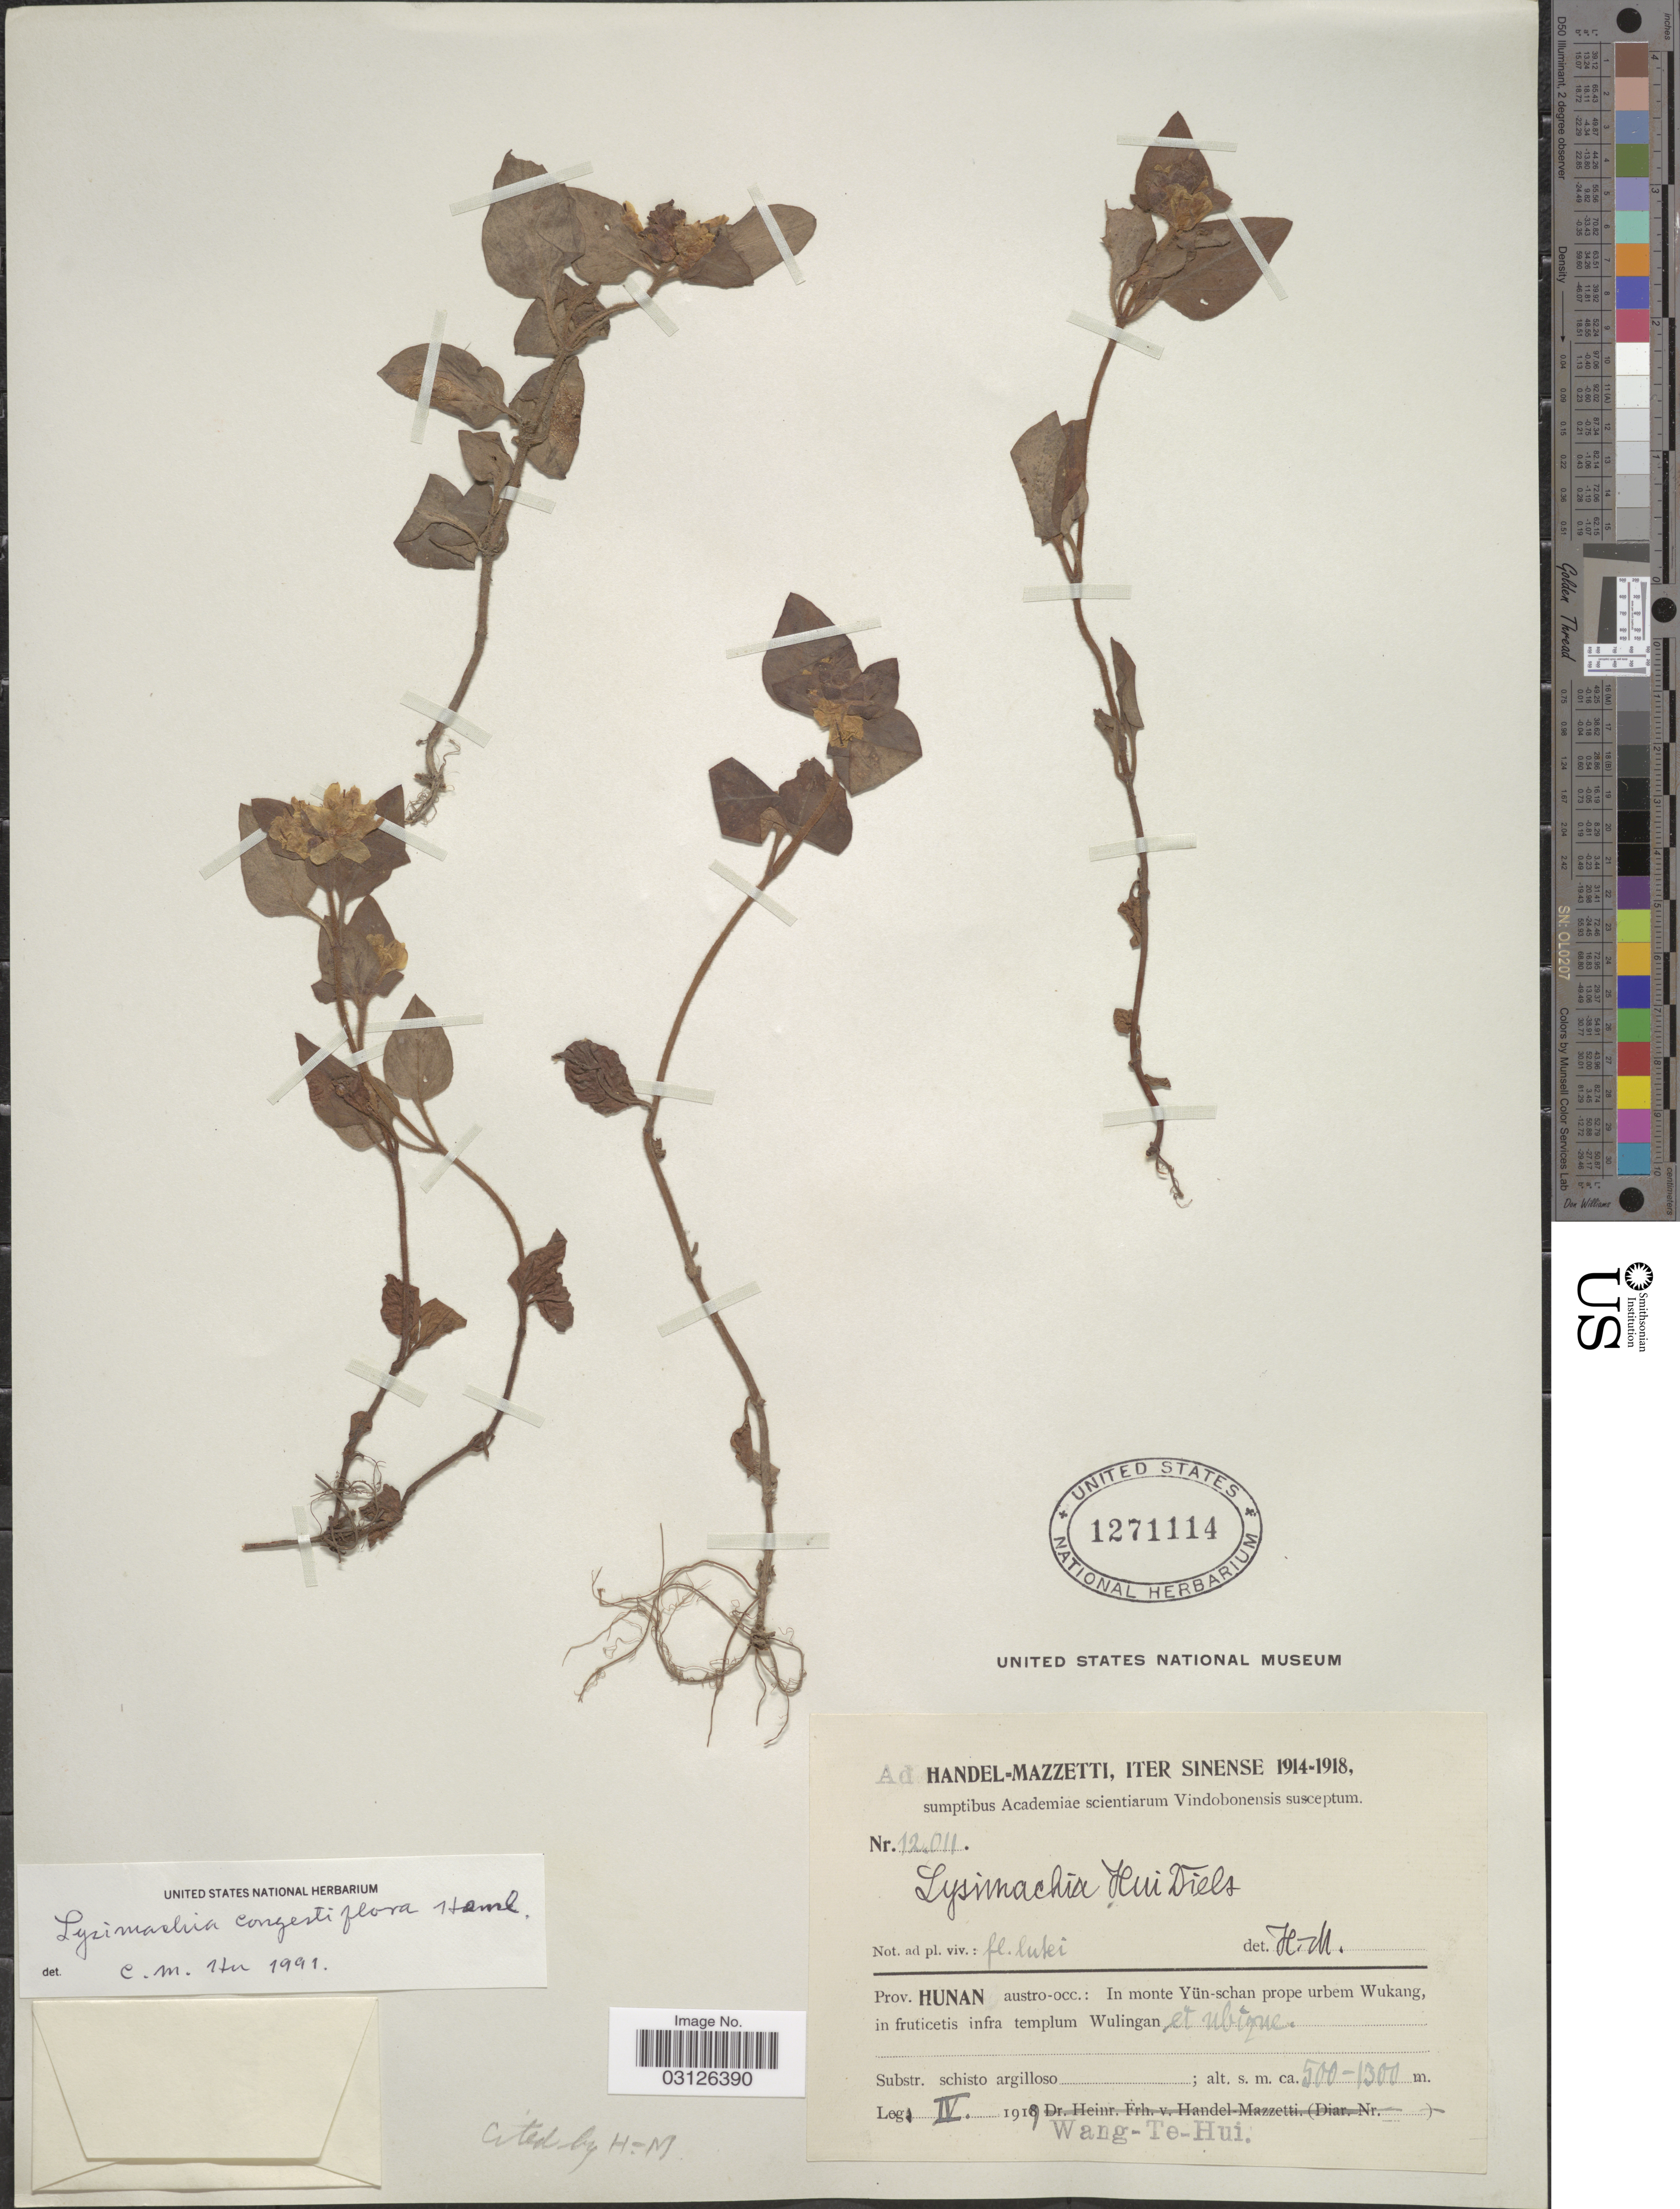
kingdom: Plantae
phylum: Tracheophyta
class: Magnoliopsida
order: Ericales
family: Primulaceae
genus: Lysimachia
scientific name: Lysimachia congestiflora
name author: Hemsl.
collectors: T. H. Wang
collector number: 12011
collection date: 1919-04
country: China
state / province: Hunan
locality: Prov. Hunan austro-occ.: In monte Yün-schan prope urbem Wukang, in fruticetis infra templum Wulingan et ubique.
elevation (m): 500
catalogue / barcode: US 1271114